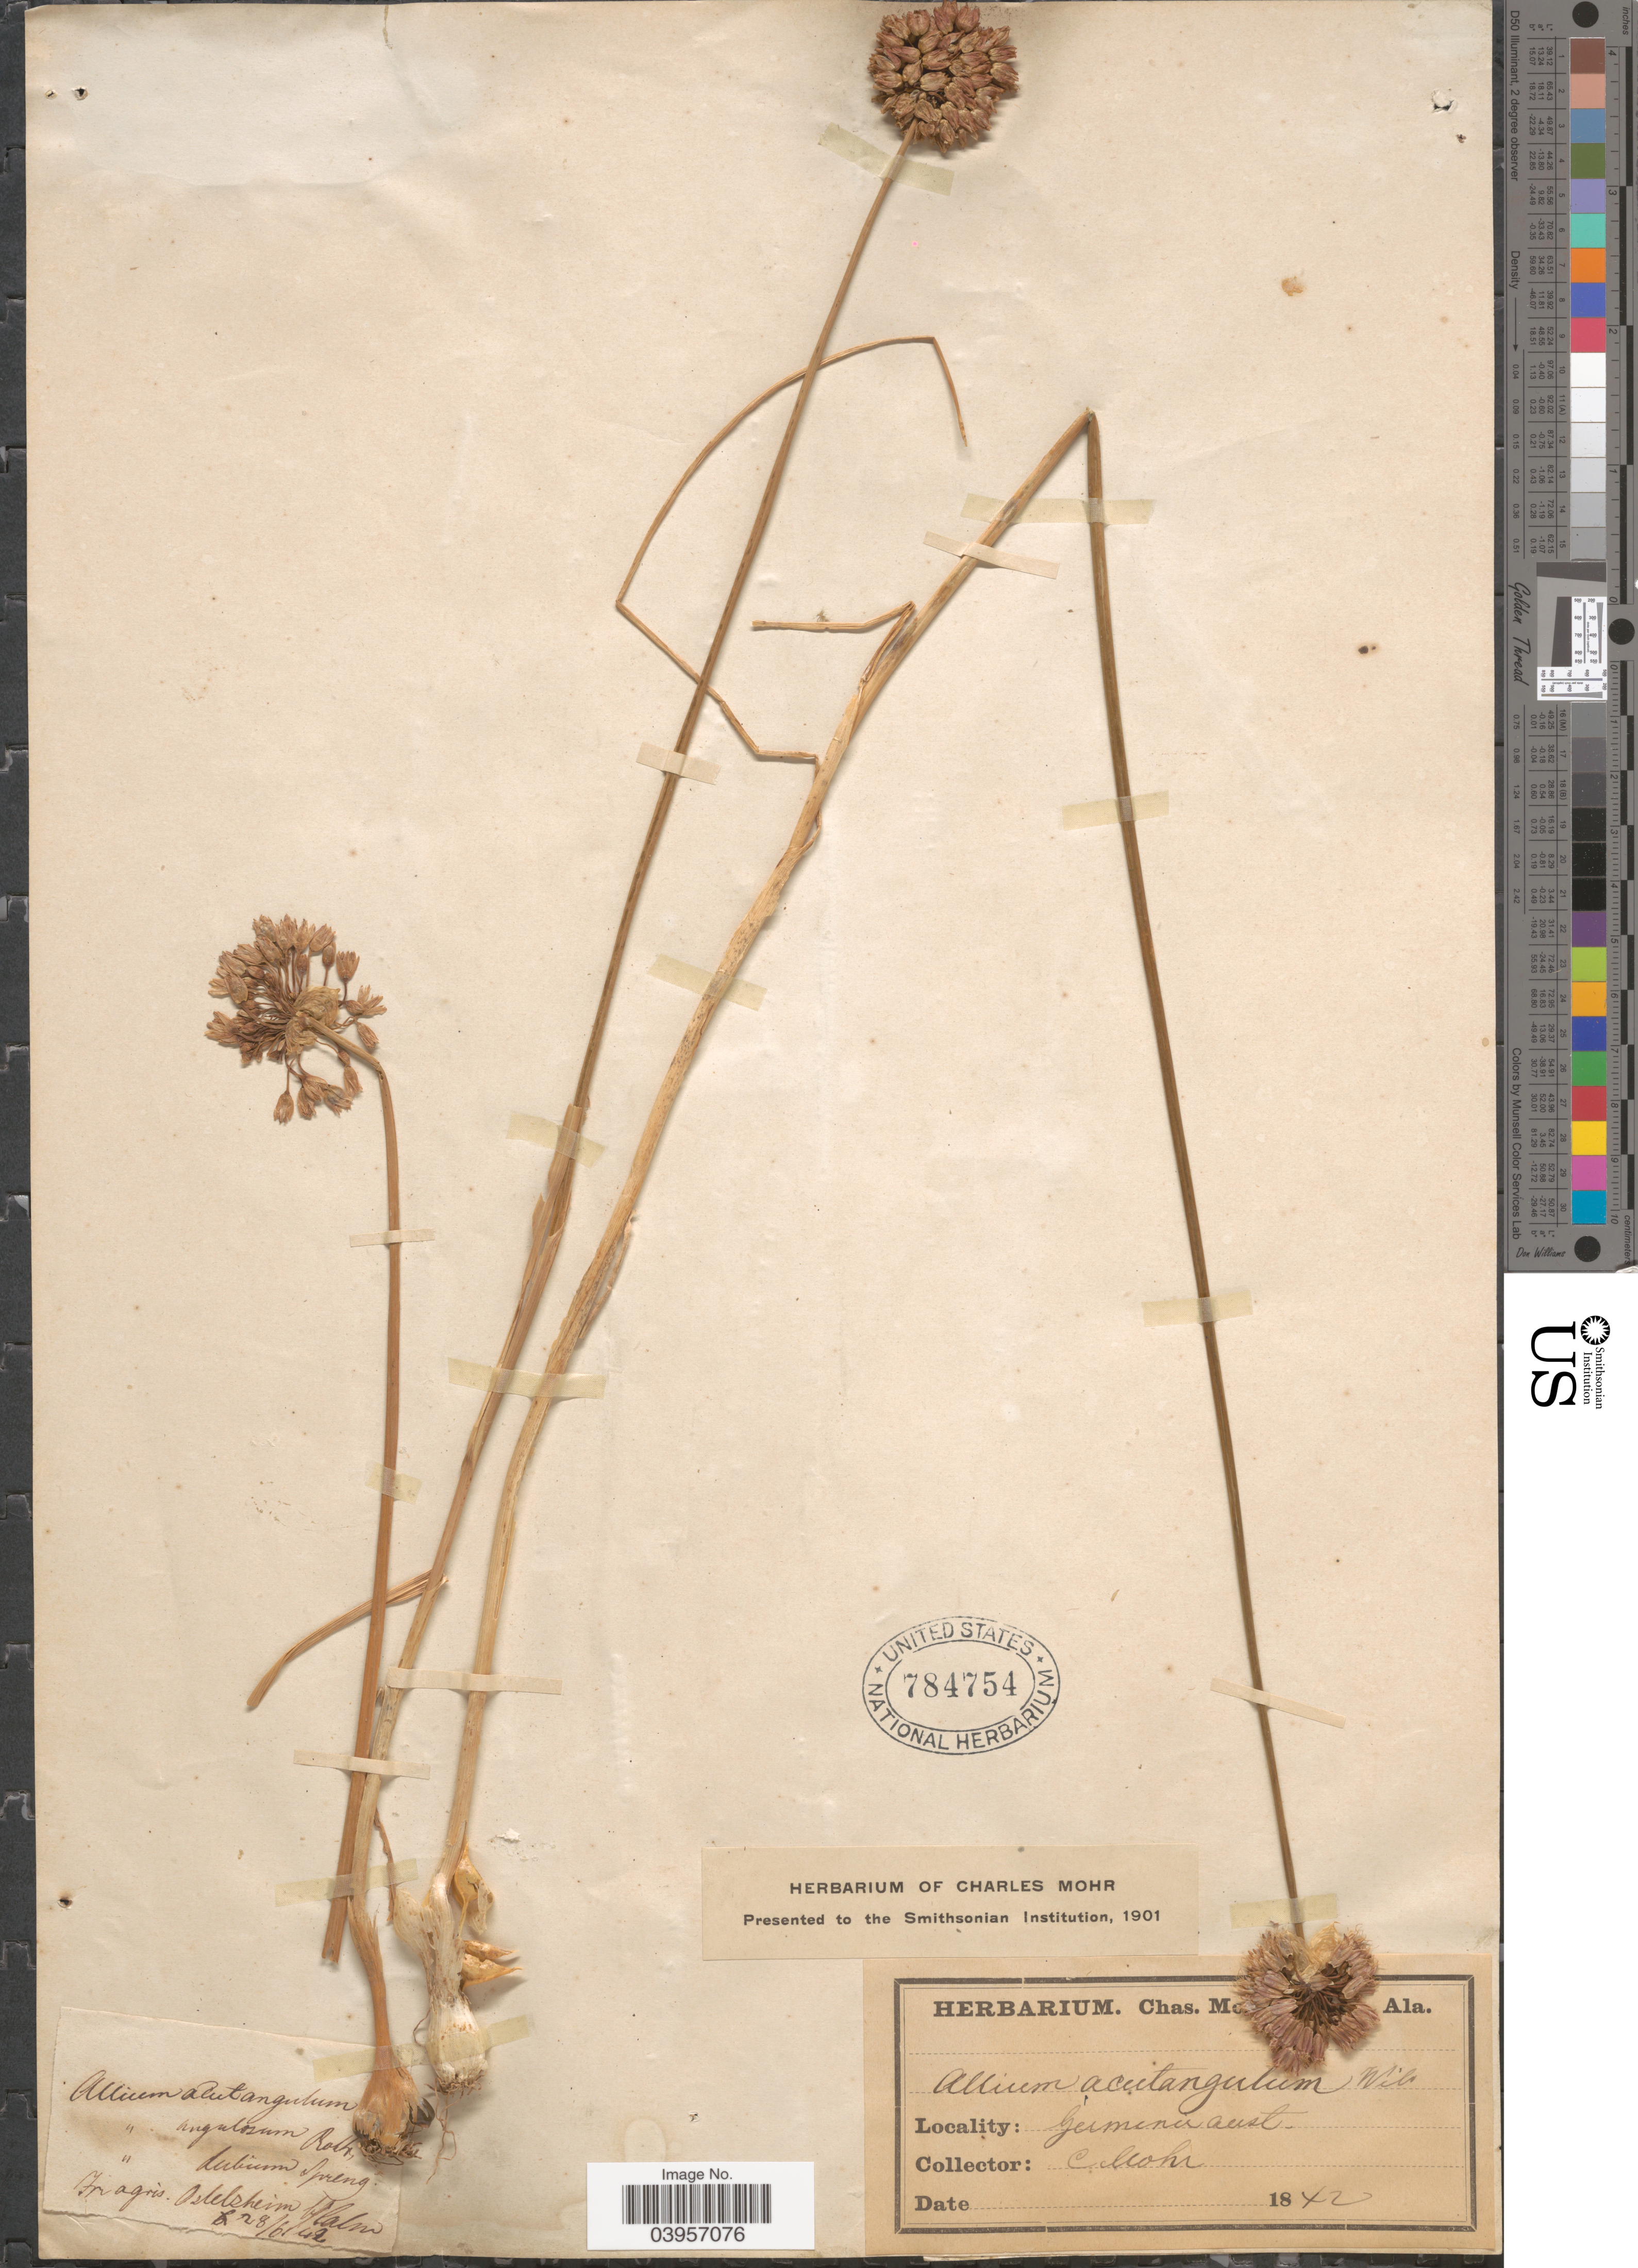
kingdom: Plantae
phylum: Tracheophyta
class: Liliopsida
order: Asparagales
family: Amaryllidaceae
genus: Allium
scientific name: Allium angulosum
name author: L.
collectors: Mohr, C. T. (herbarium)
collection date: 1842-06-28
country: Germany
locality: In agris. Ostelsheim. Germina aust.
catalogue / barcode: US 784754